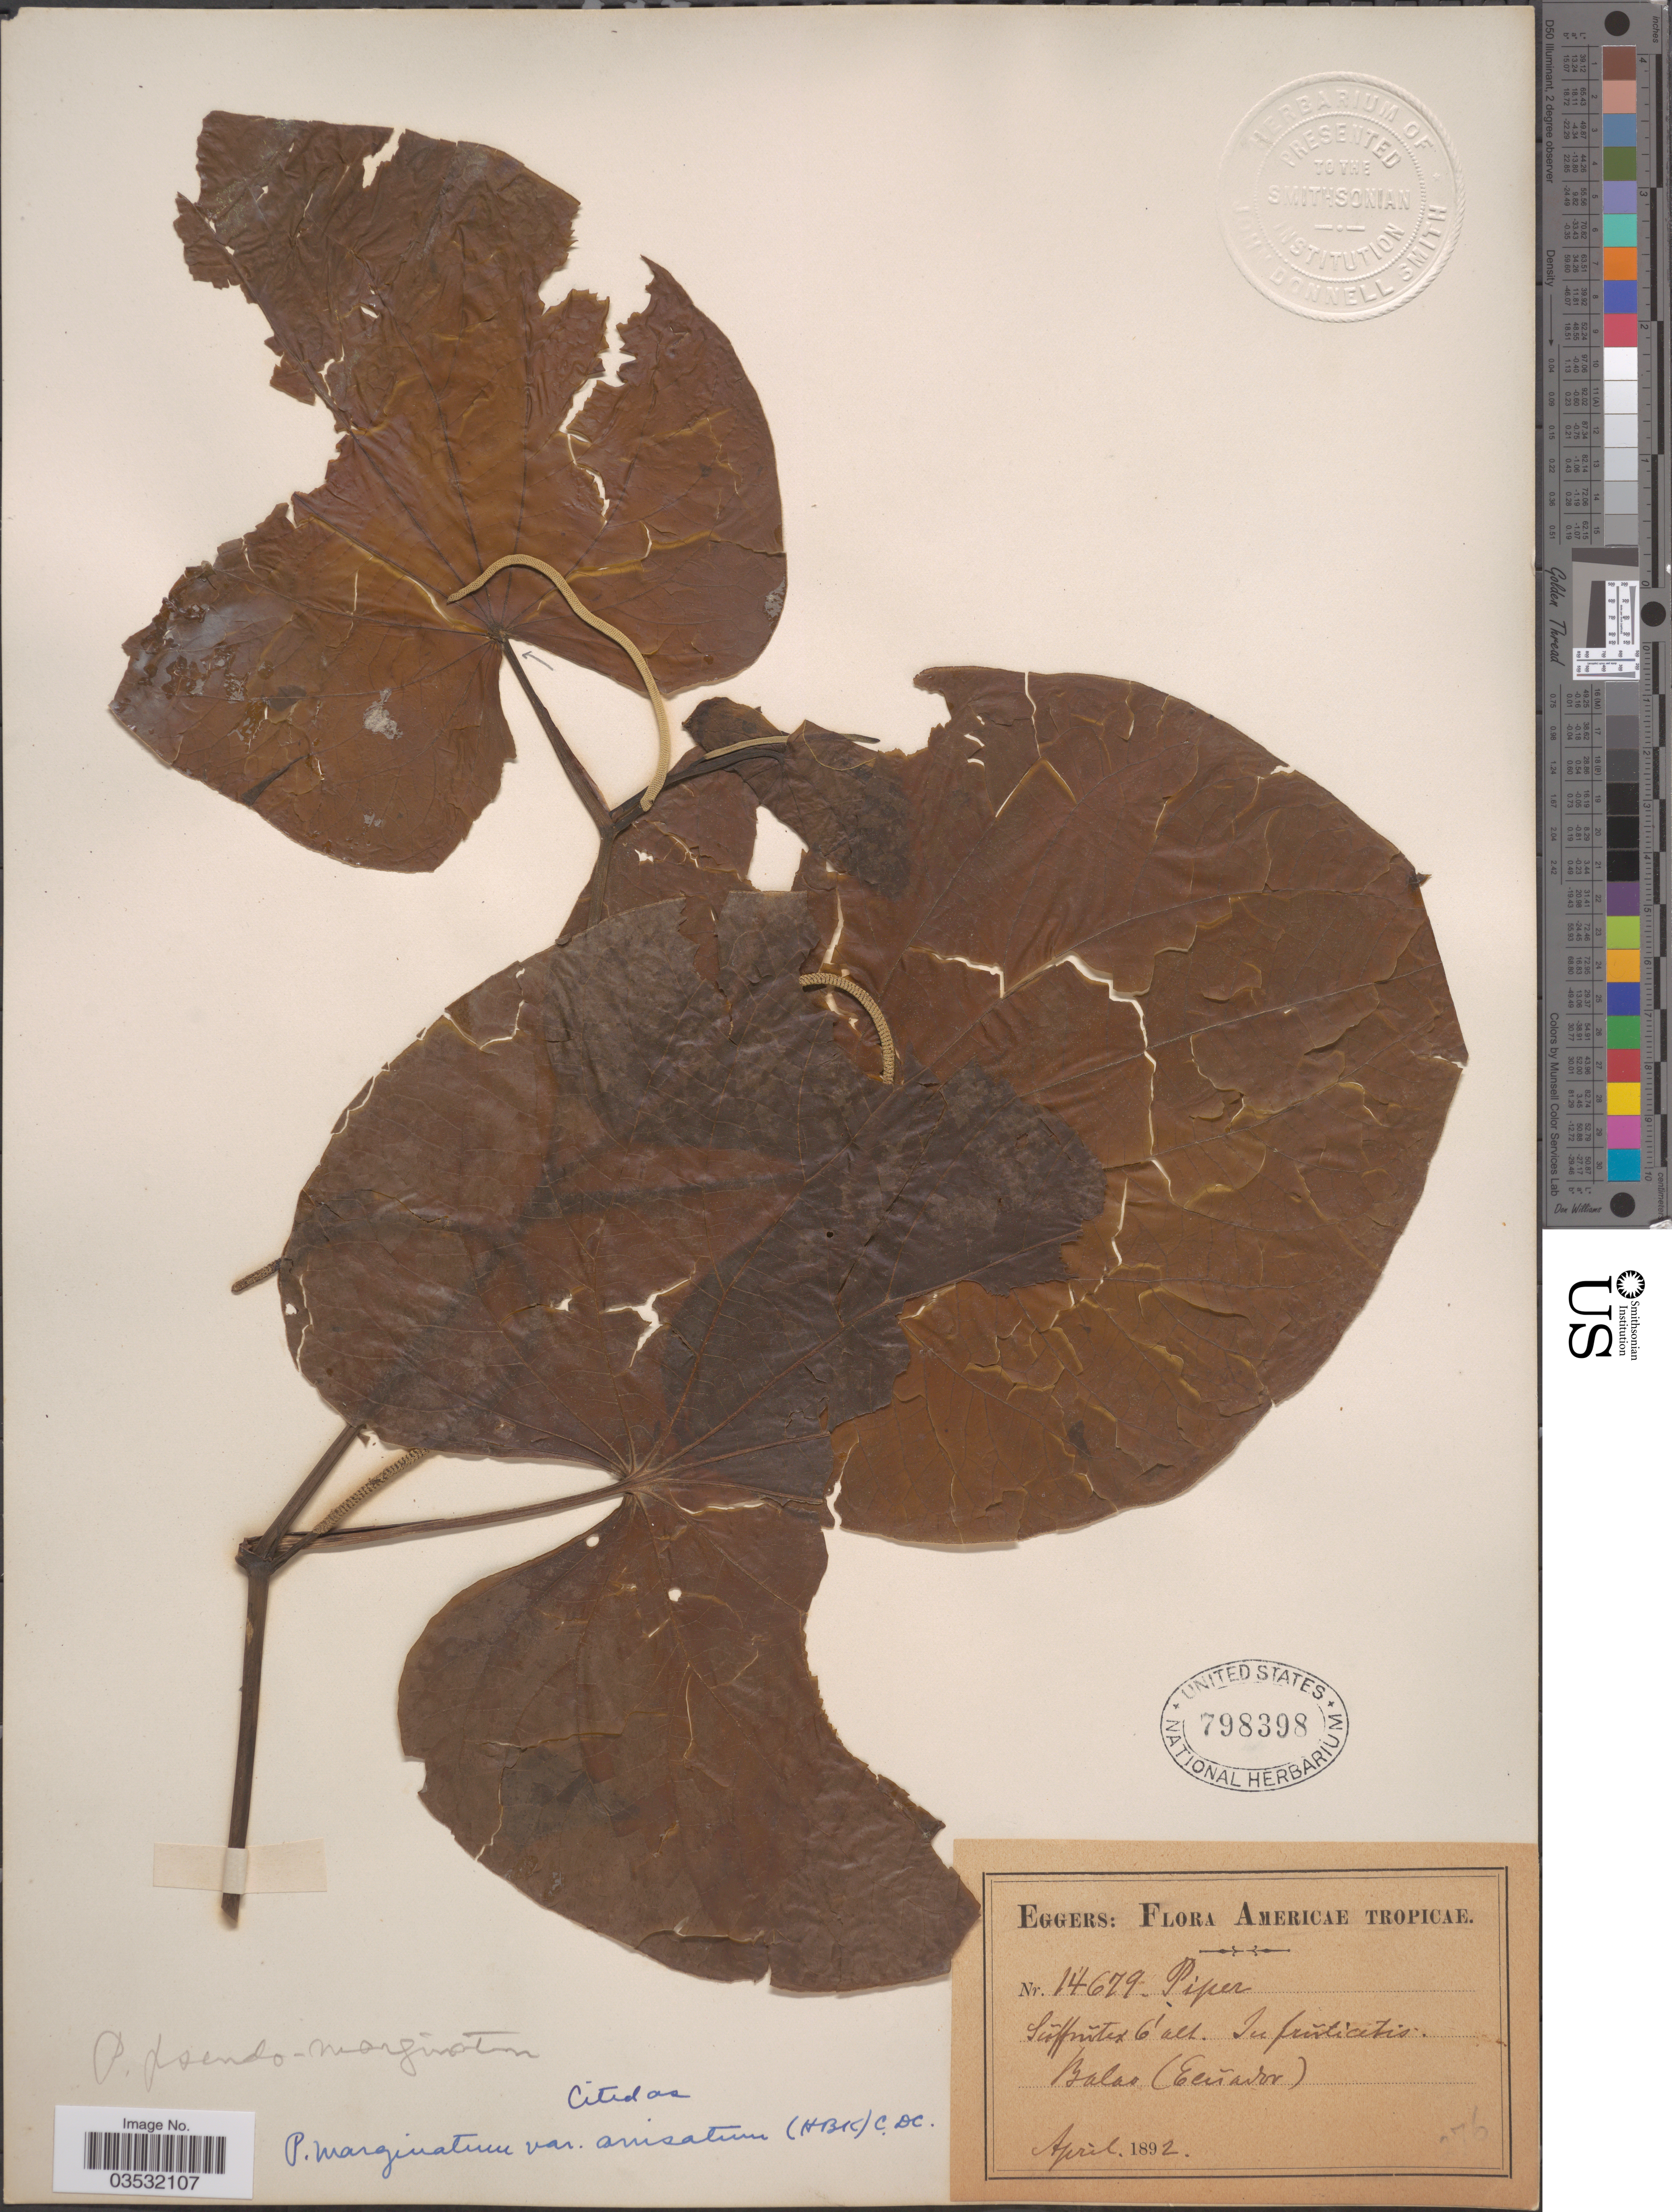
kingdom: Plantae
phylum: Tracheophyta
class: Magnoliopsida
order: Piperales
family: Piperaceae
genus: Piper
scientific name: Piper marginatum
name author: Jacq.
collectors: -. Eggers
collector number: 14679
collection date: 1892-04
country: Ecuador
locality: Americae Tropicae. Balao.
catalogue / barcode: US 798398